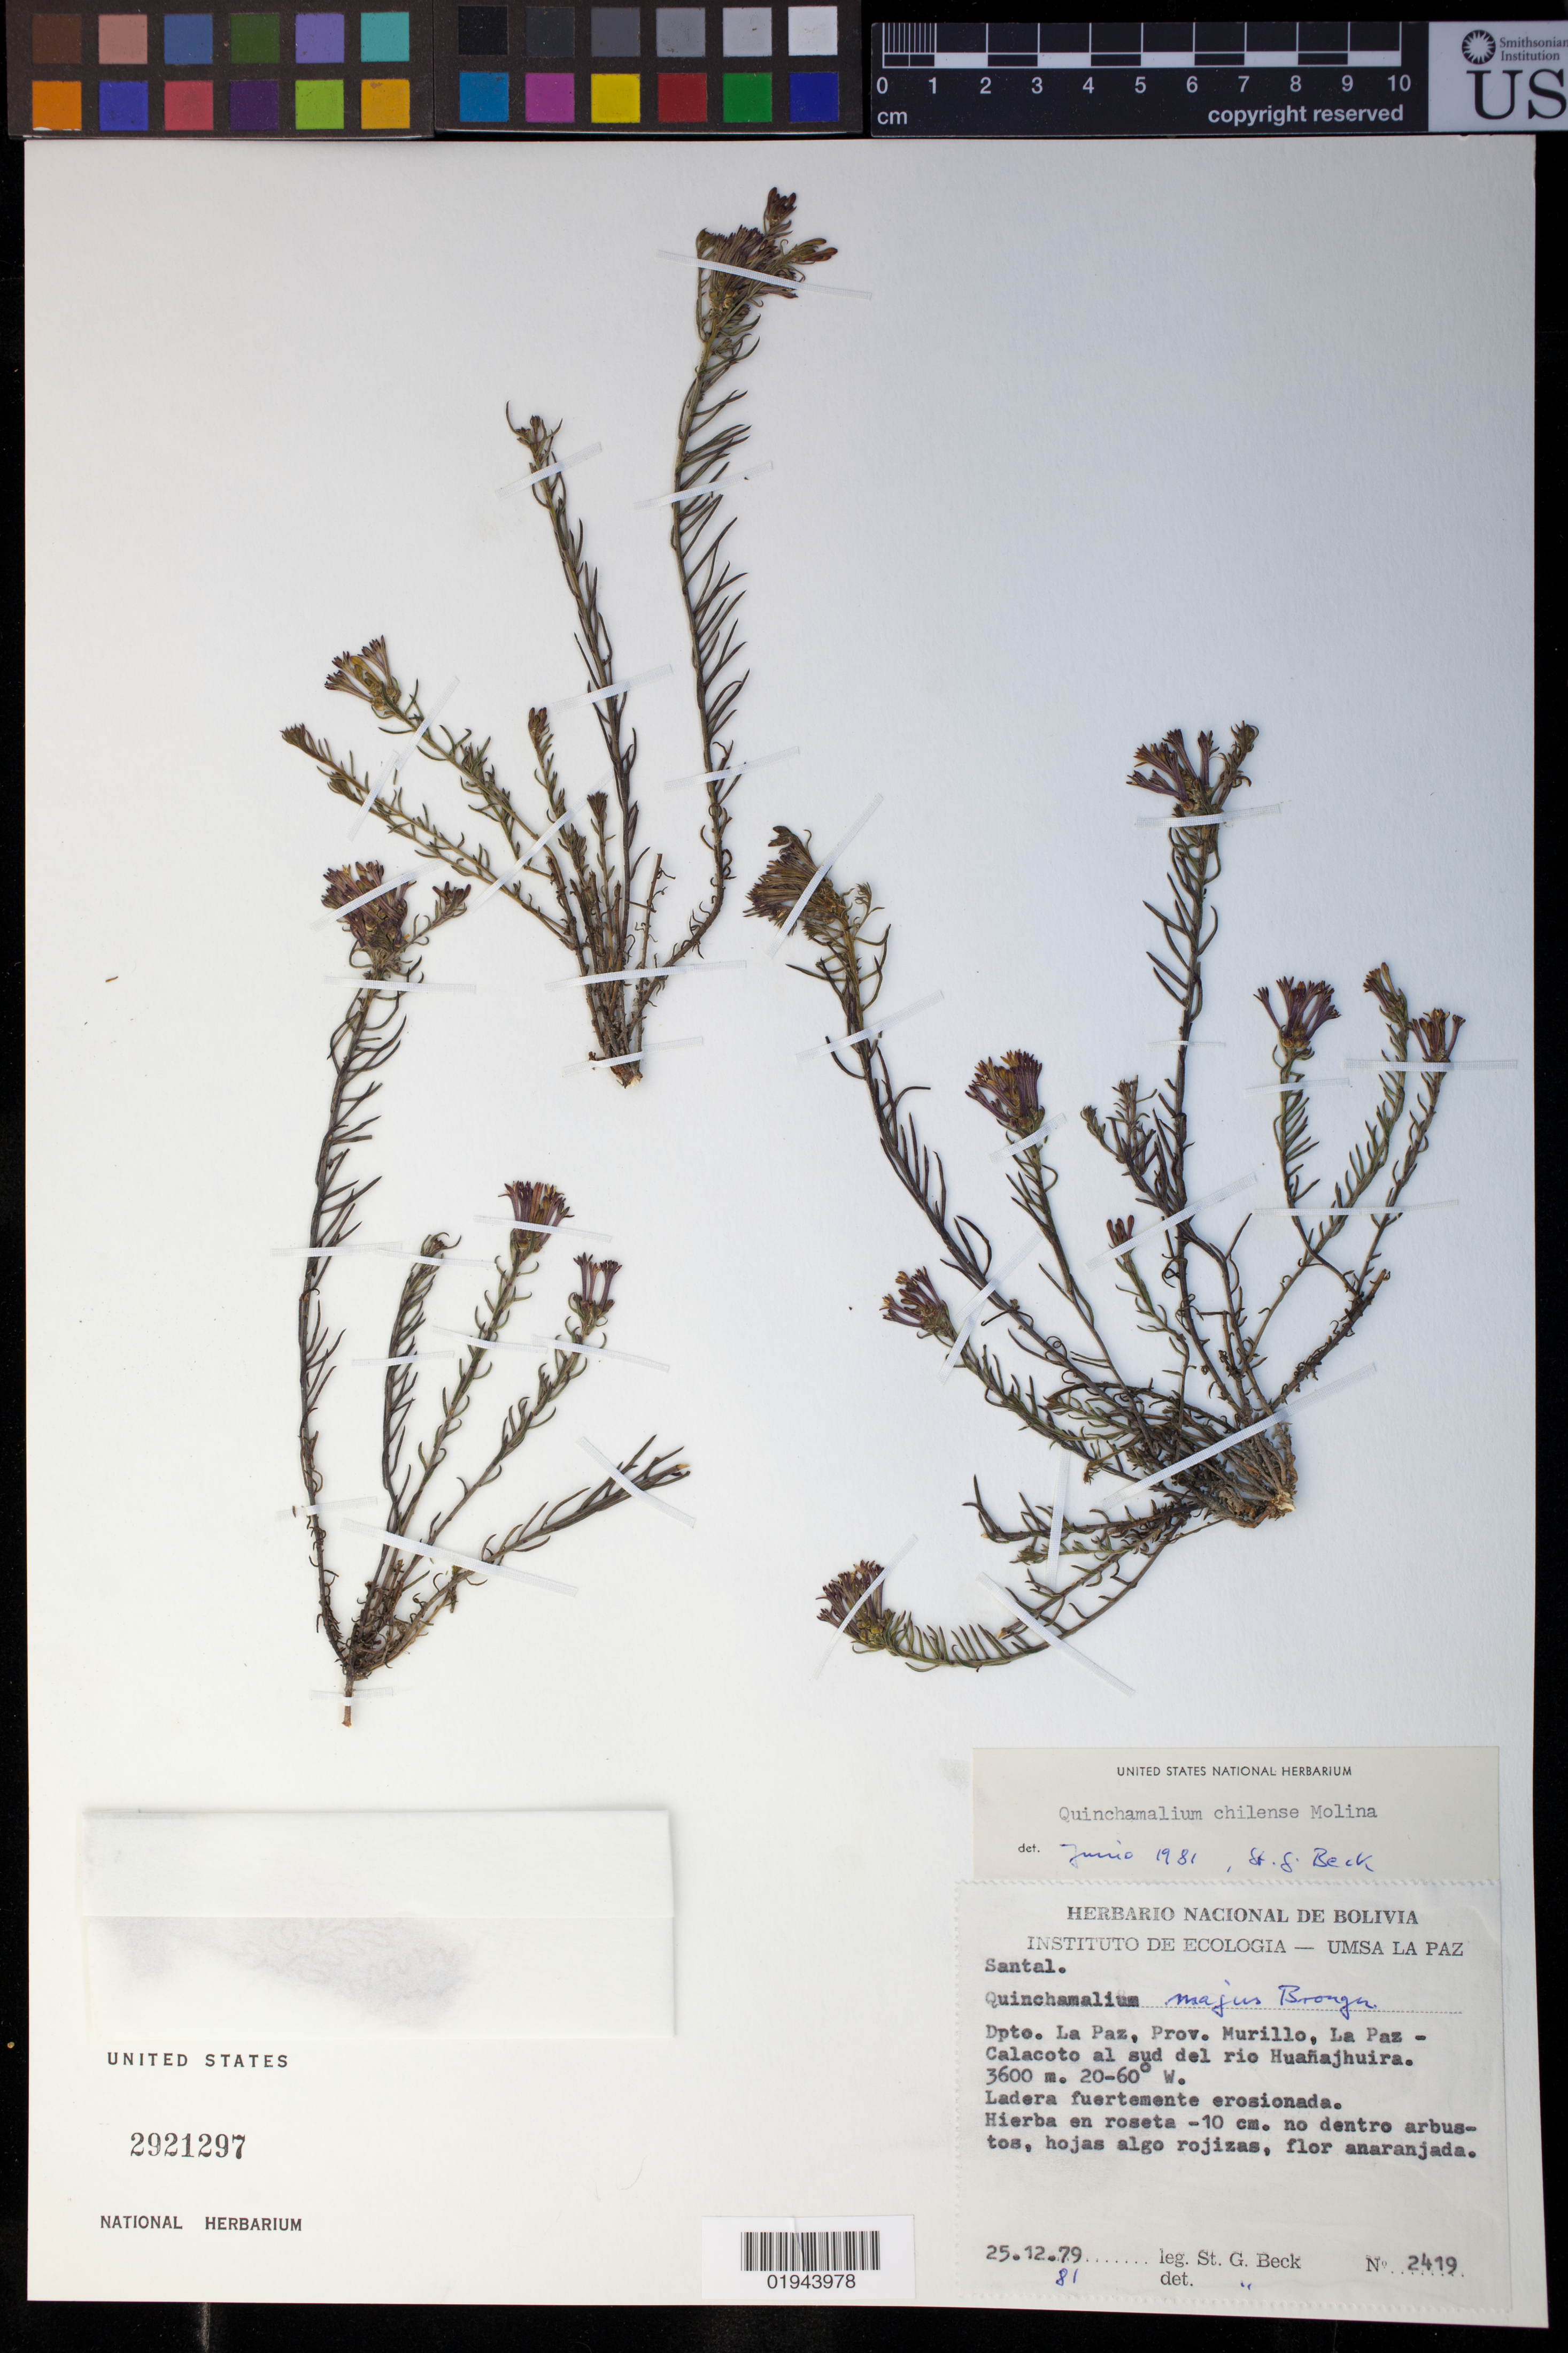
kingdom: Plantae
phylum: Tracheophyta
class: Magnoliopsida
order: Santalales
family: Schoepfiaceae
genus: Quinchamalium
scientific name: Quinchamalium chilense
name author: Molina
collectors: G. Beck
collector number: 2419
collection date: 1979-12-25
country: Bolivia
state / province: La Paz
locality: Prov. Murillo, La Paz - Calacoto al sud del rio Huanajhuira.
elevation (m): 3600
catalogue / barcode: US 2921297